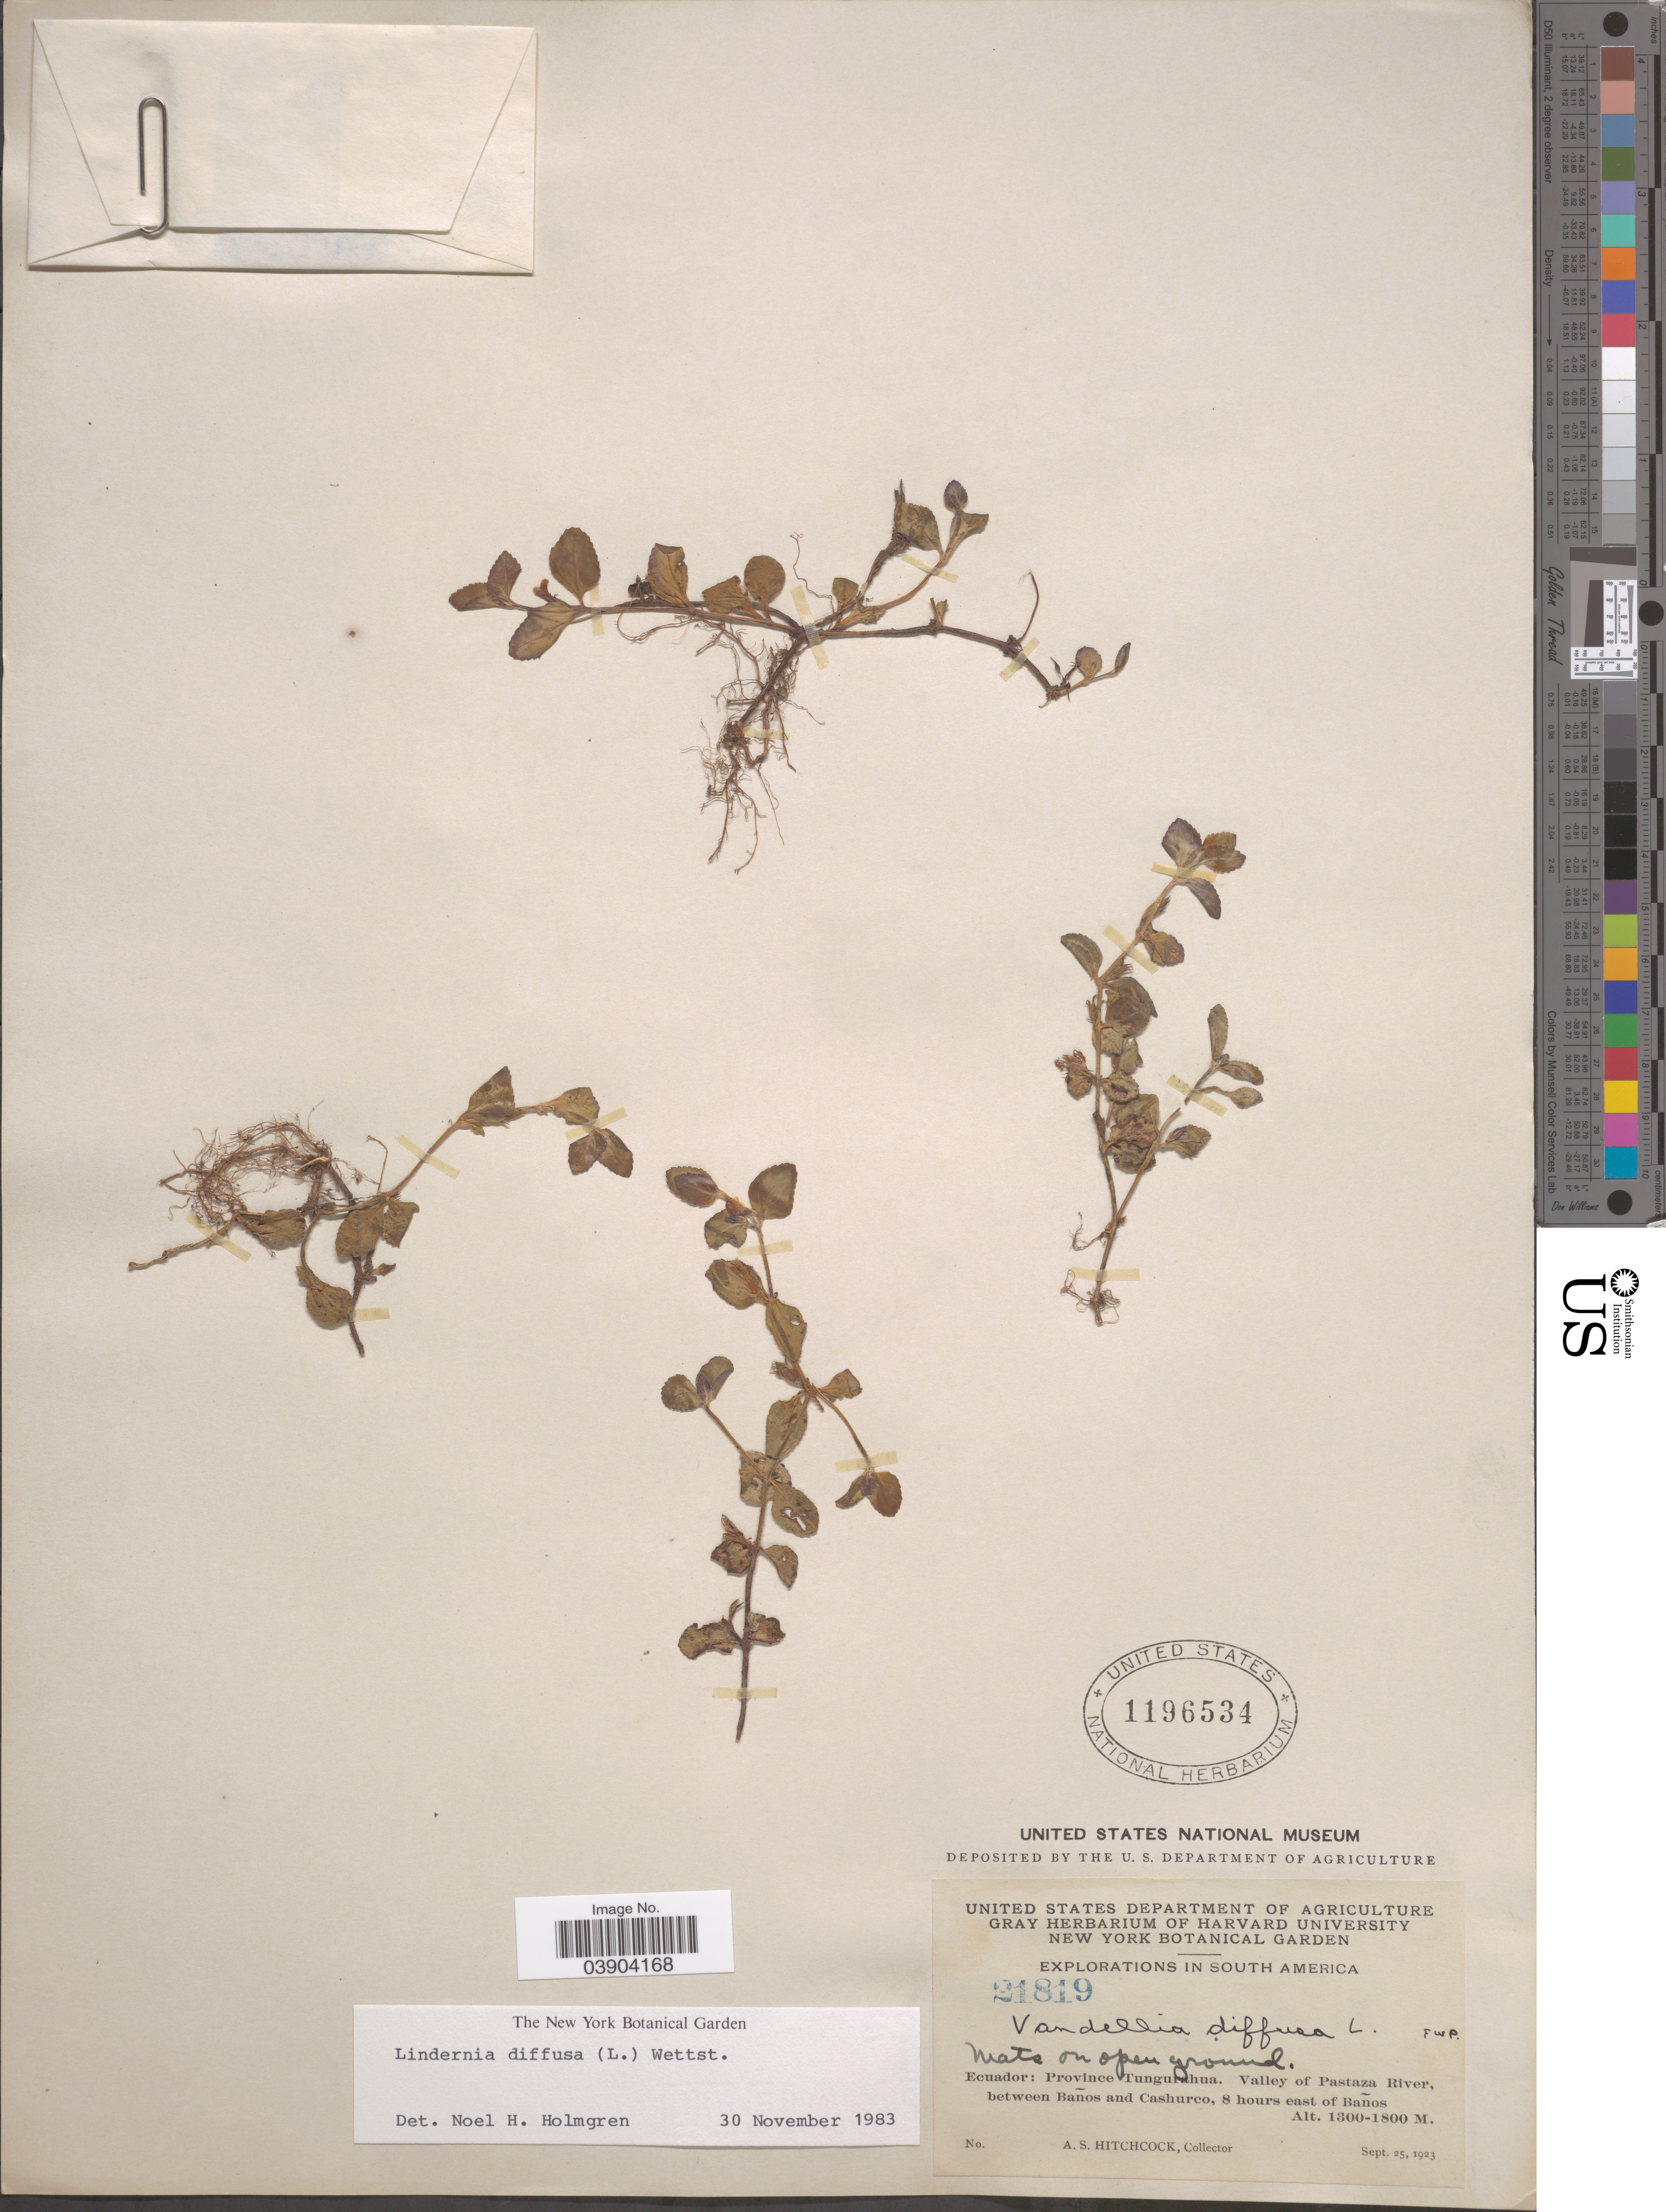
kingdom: Plantae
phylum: Tracheophyta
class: Magnoliopsida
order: Lamiales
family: Linderniaceae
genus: Lindernia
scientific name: Lindernia diffusa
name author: (L.) Wettst.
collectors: A. S. Hitchcock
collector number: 21819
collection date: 1923-09-25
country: Ecuador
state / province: Tungurahua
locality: Valley of Pastaza River, between Baños and Cashurco, 8 hours east of Baños.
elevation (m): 1300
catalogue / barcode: US 1196534